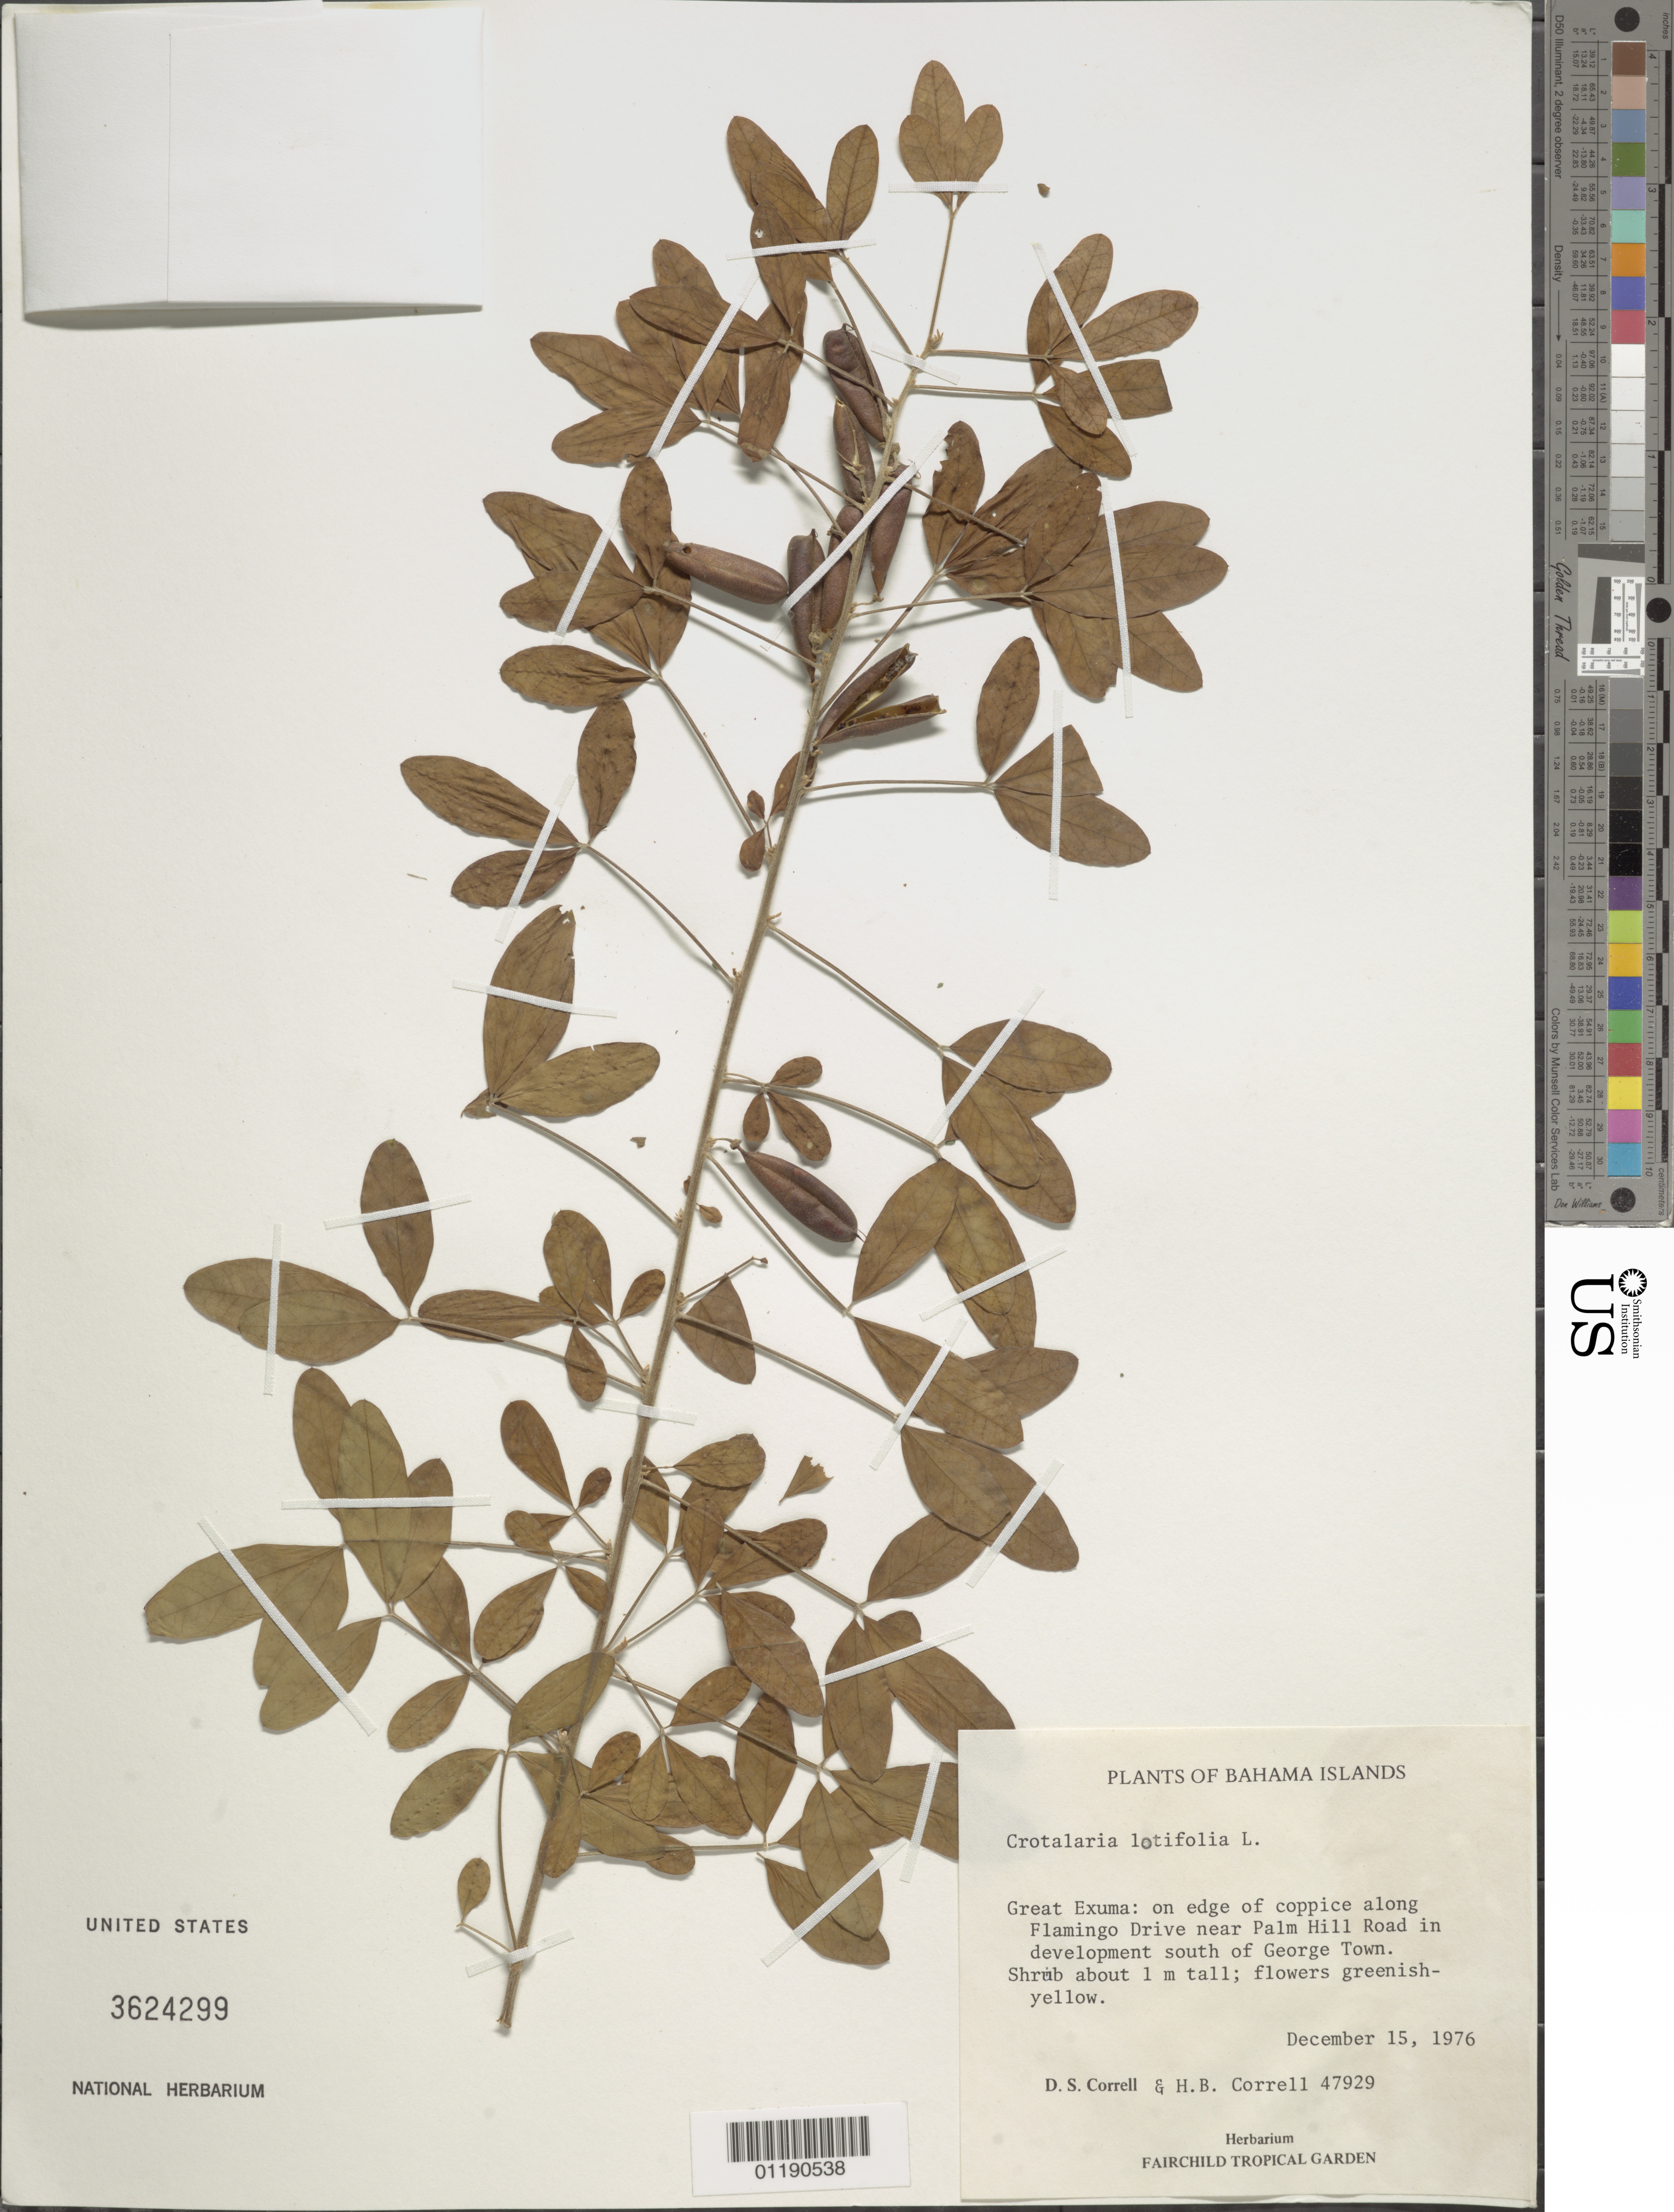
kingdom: Plantae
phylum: Tracheophyta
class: Magnoliopsida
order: Fabales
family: Fabaceae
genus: Crotalaria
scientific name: Crotalaria latifolia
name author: L.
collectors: D. S. Correll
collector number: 47929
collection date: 1976-12-15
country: Bahamas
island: Great Exuma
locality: Great Exuma: Along Flamingo Drive near Palm Hill Road in developement S of George Town.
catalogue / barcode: US 3624299